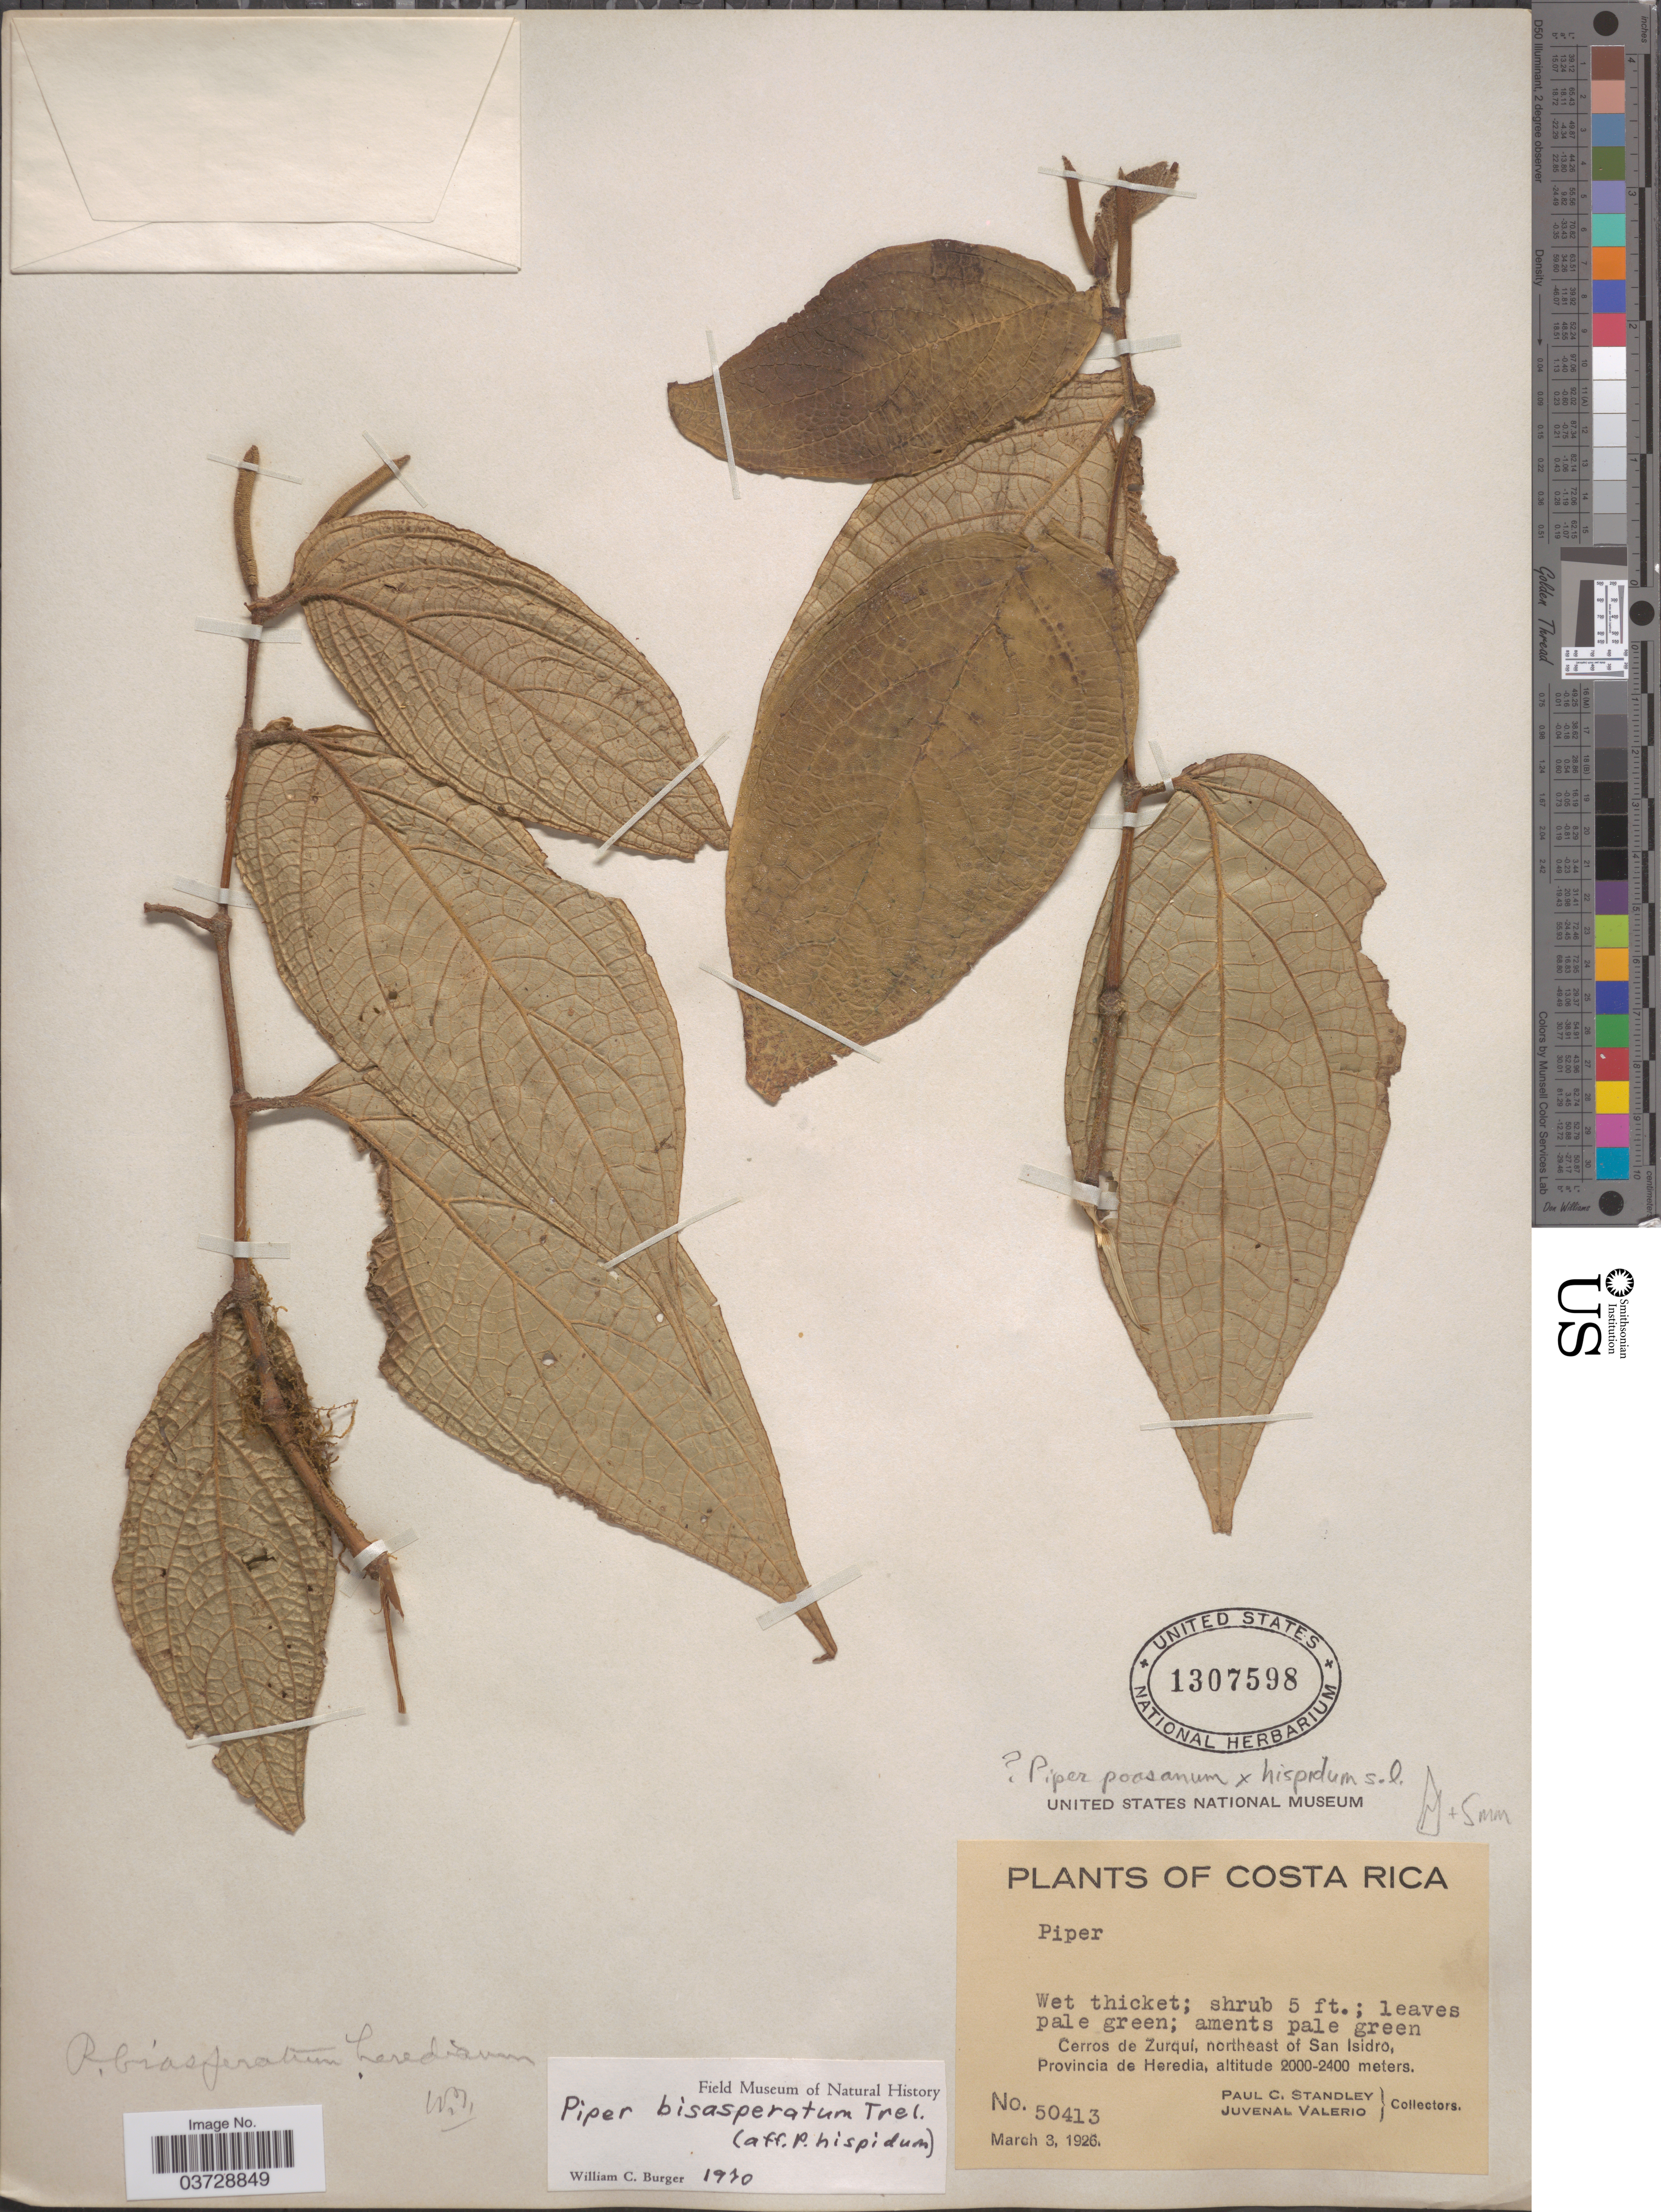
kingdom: Plantae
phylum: Tracheophyta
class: Magnoliopsida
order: Piperales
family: Piperaceae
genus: Piper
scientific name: Piper bisasperatum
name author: Trel.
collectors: P. C. Standley & J. Valerio R.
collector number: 50413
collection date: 1926-03-03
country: Costa Rica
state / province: Heredia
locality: Cerros de Zurquí, northeast of San Isidro.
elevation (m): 2000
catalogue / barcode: US 1307598